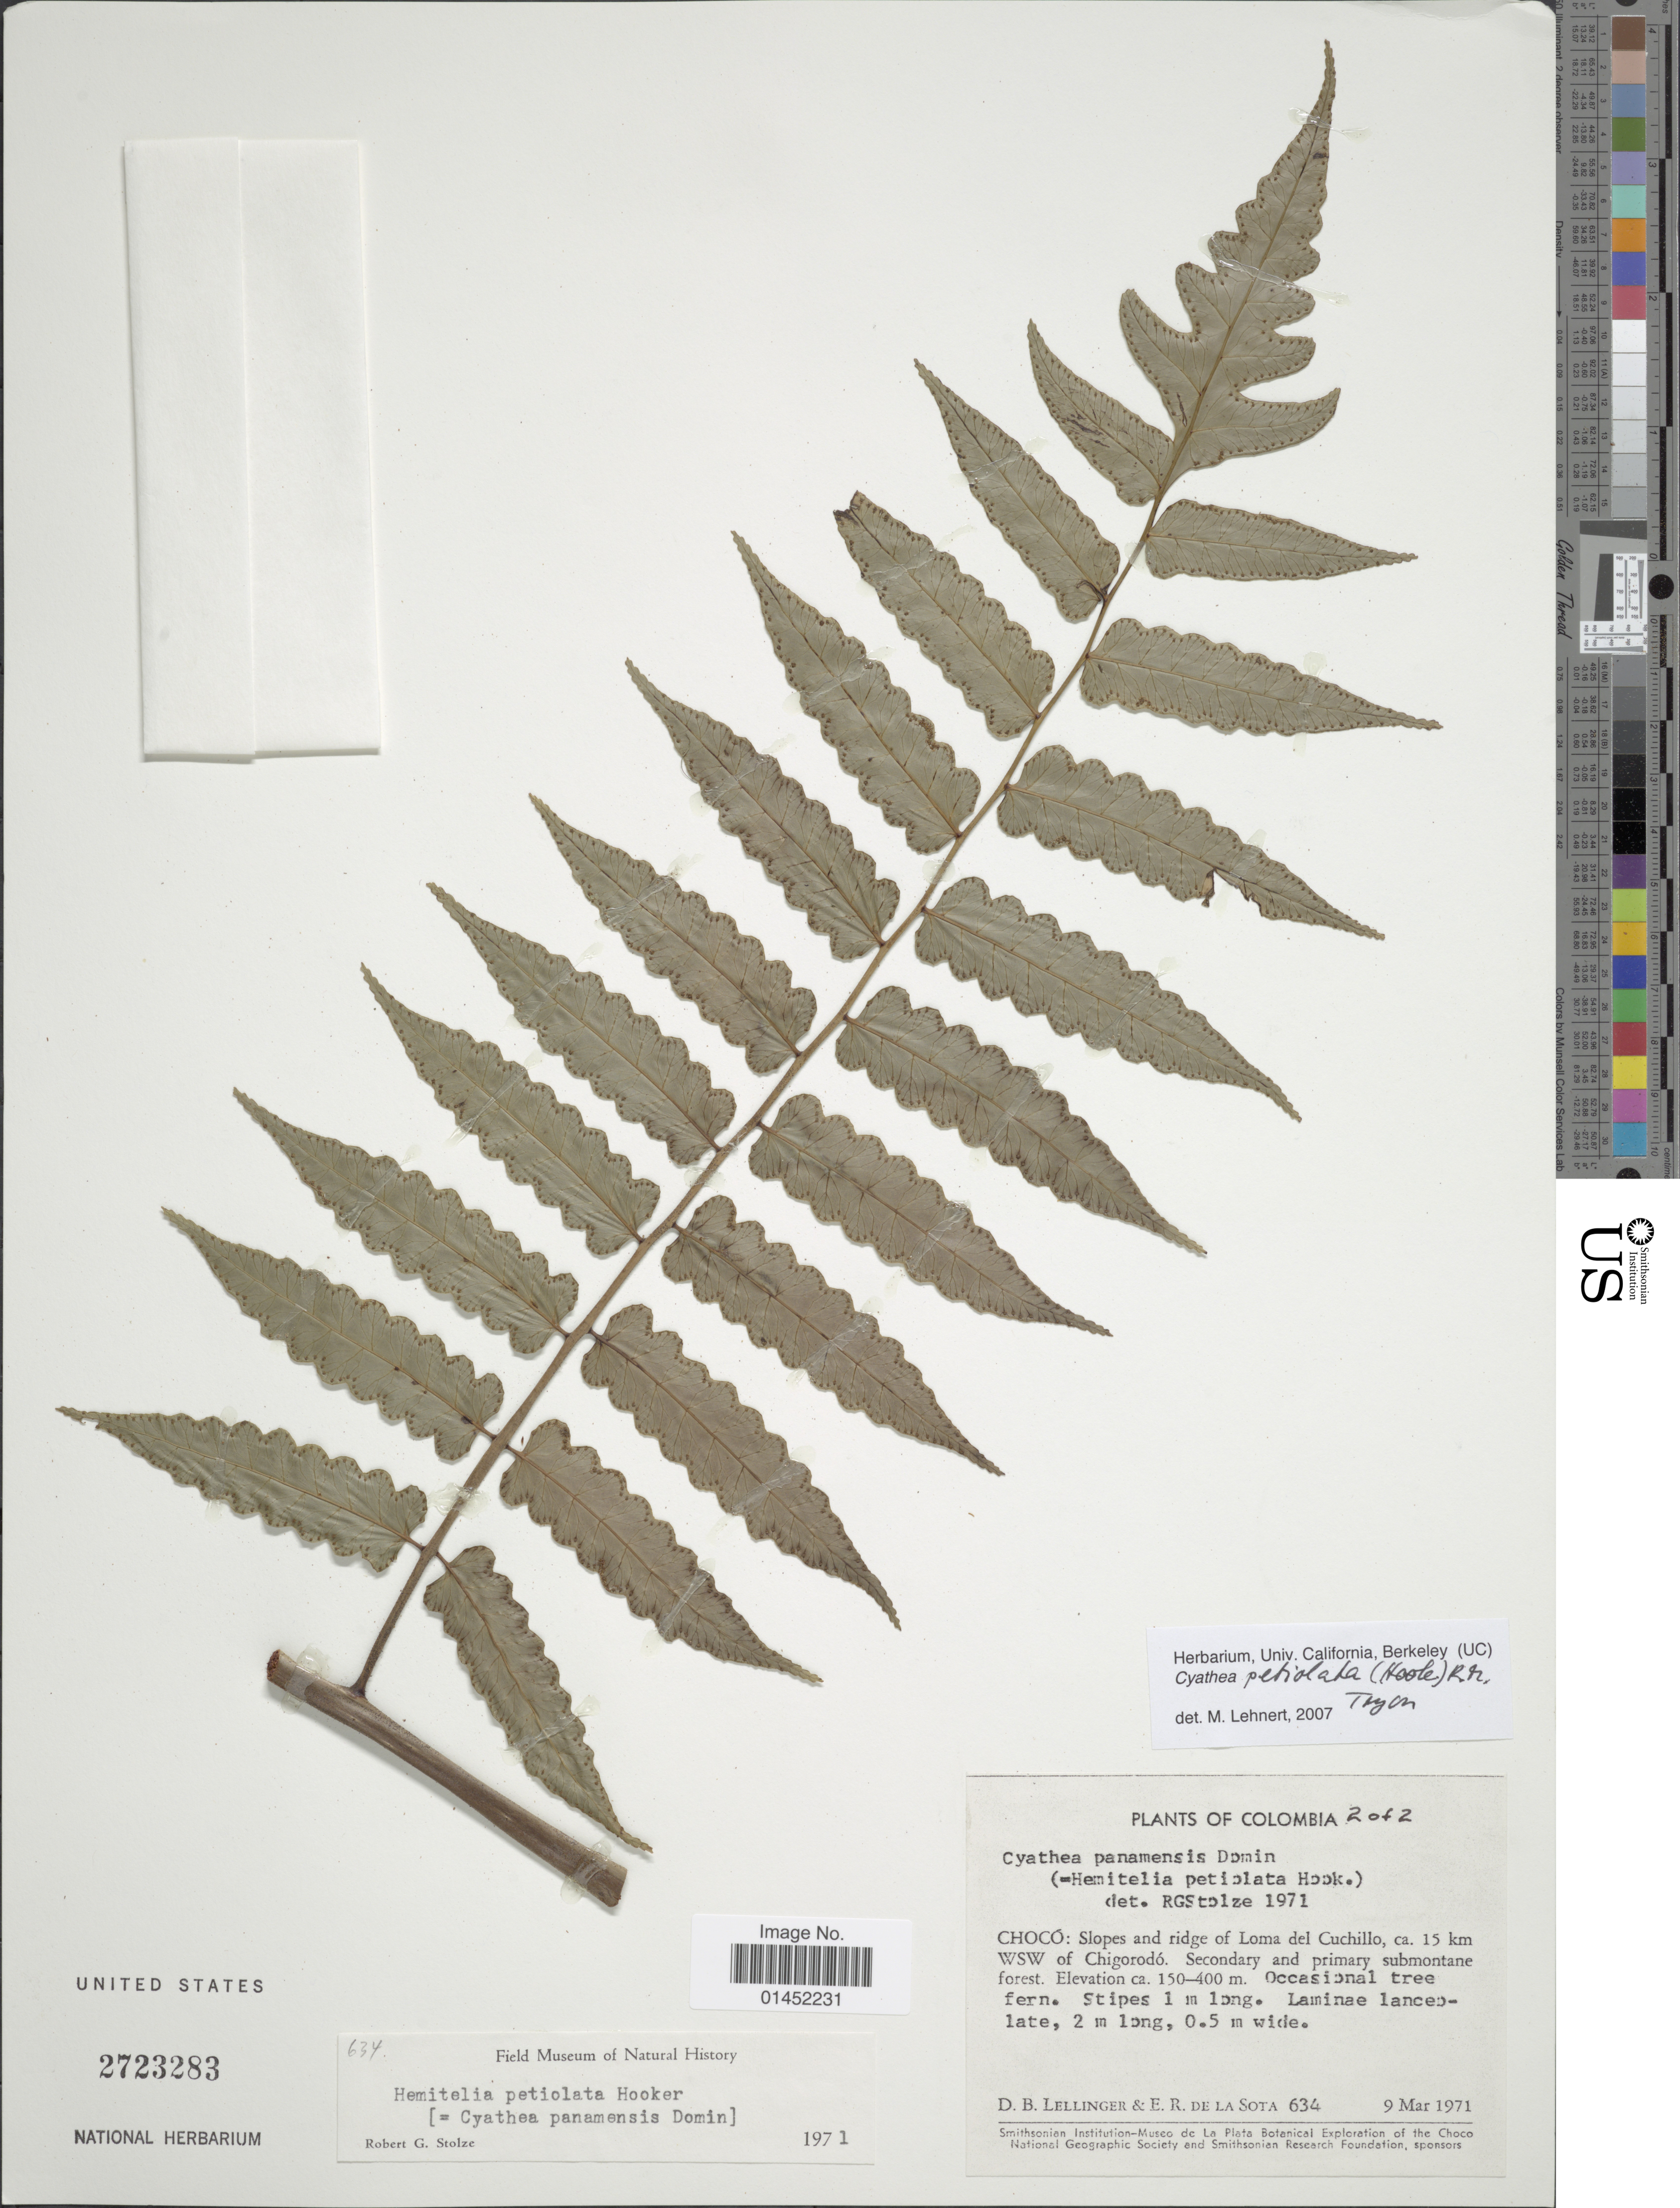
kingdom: Plantae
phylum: Tracheophyta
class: Polypodiopsida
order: Cyatheales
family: Cyatheaceae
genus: Cyathea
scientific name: Cyathea petiolata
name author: (Hook.) R.M. Tryon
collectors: D. B. Lellinger & E. R. de la Sota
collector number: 634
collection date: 1971-03-09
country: Colombia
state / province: Chocó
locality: Slopes and ridge of Loma del Cuchillo, ca. 15 km WSW of Chigorodó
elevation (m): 150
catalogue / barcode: US 2723283